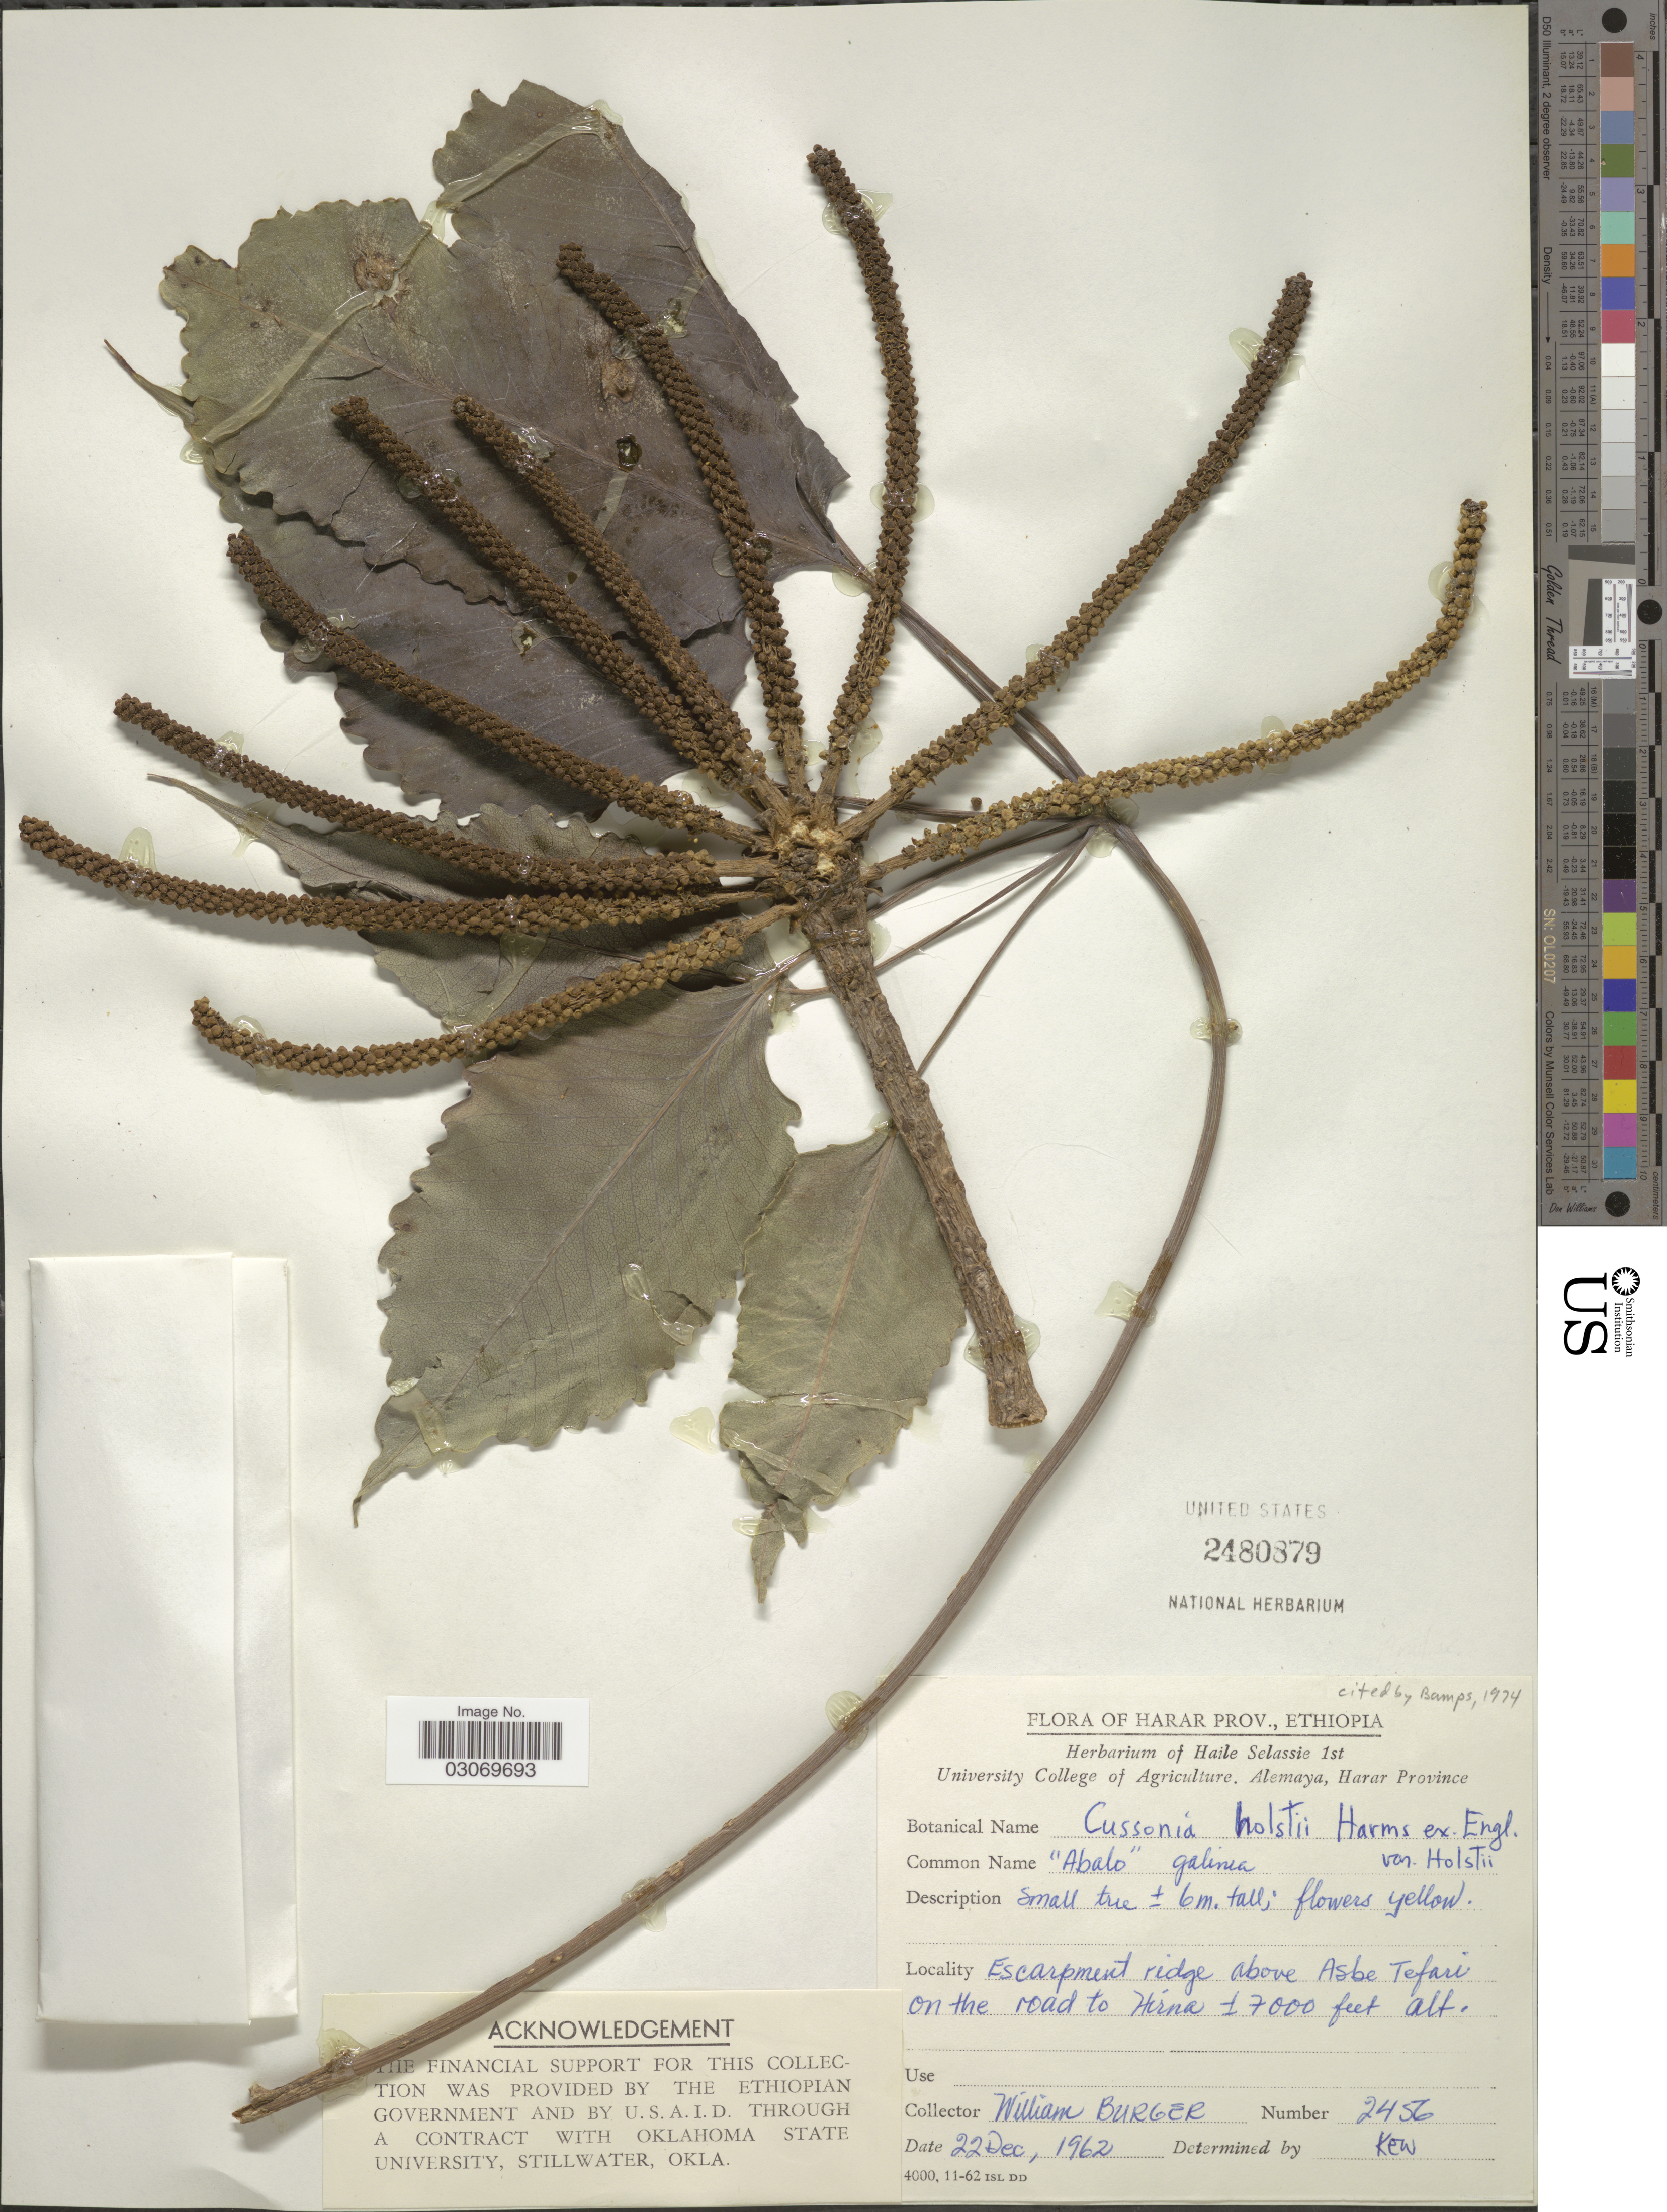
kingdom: Plantae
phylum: Tracheophyta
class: Magnoliopsida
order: Apiales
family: Araliaceae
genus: Cussonia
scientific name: Cussonia holstii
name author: Harms ex Engl.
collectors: W. Burger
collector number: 2456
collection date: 1962-12-22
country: Ethiopia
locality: Harar Prov., Escarpment ridge above Asbe Tefari on the road to Hirna.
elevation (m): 2134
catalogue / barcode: US 2480879